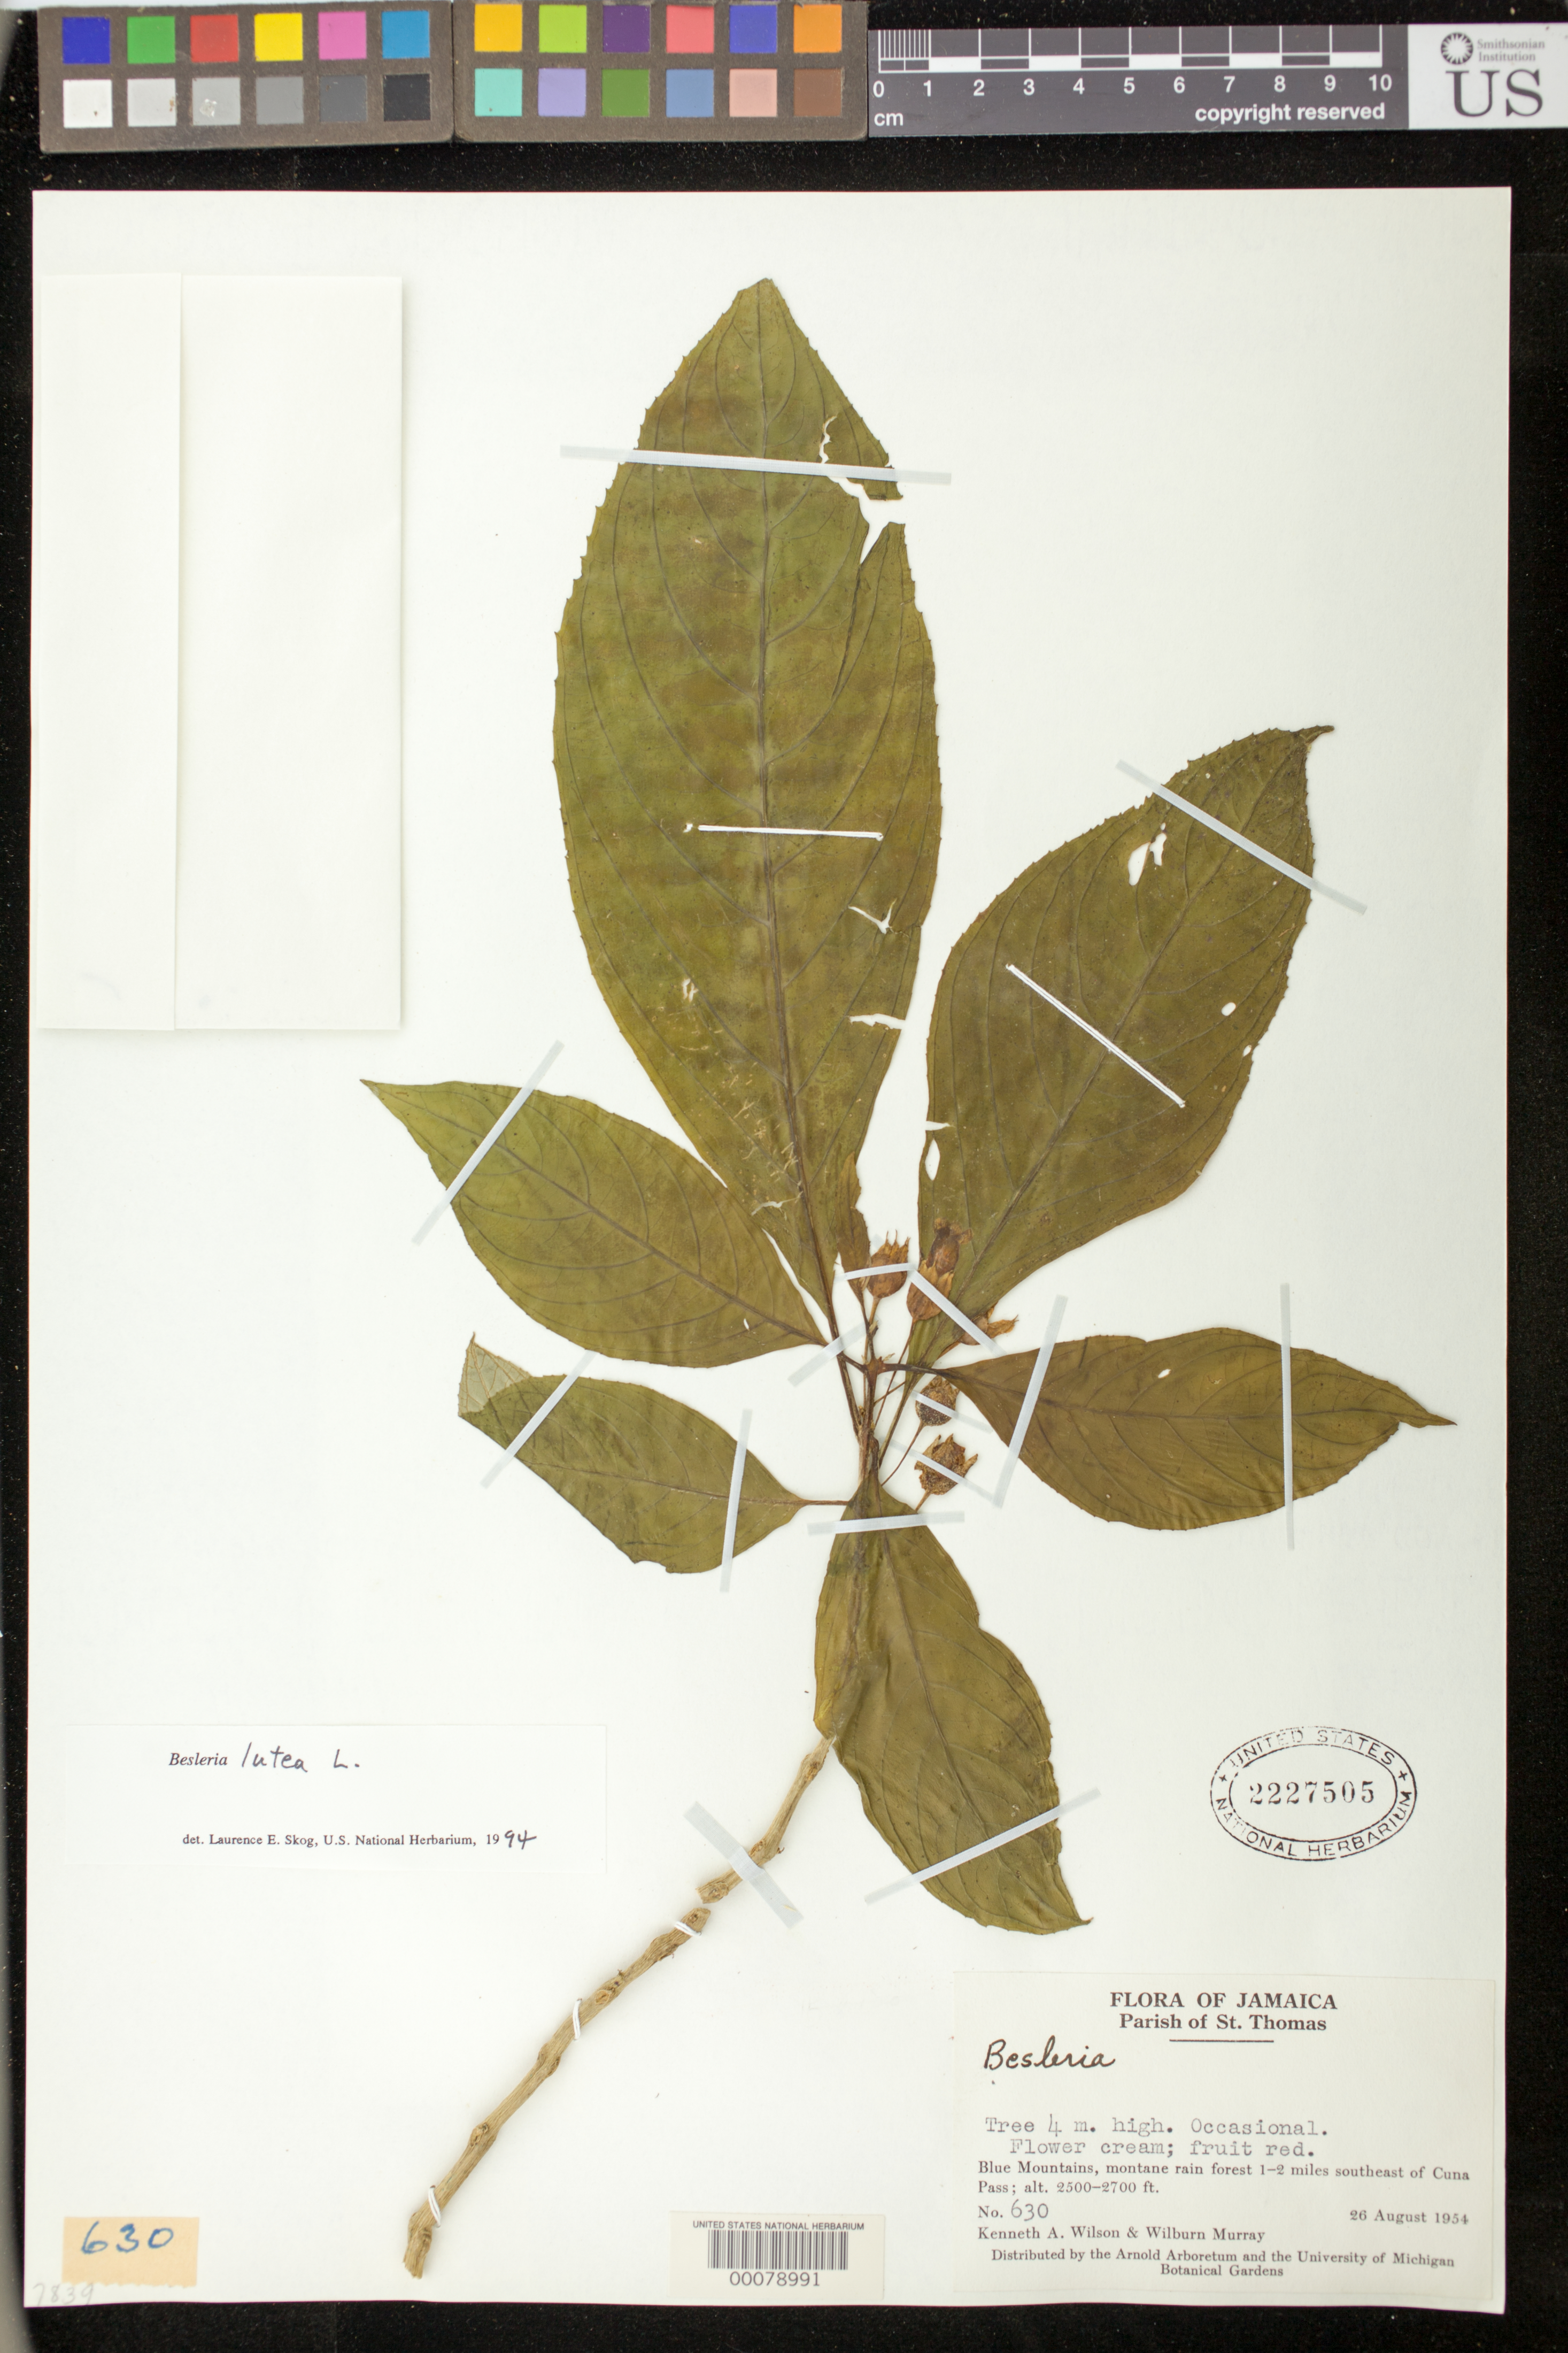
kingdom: Plantae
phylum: Tracheophyta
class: Magnoliopsida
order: Lamiales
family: Gesneriaceae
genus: Besleria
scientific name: Besleria lutea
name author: L.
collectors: K. A. Wilson & W. Murray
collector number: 630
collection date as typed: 26 Aug 1954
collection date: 1954-08-26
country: Jamaica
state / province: Saint Thomas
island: Jamaica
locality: Blue Mountains, 1-2 mi SE of Cuna Pass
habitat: Montane rain forest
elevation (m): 762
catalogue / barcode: US 2227505